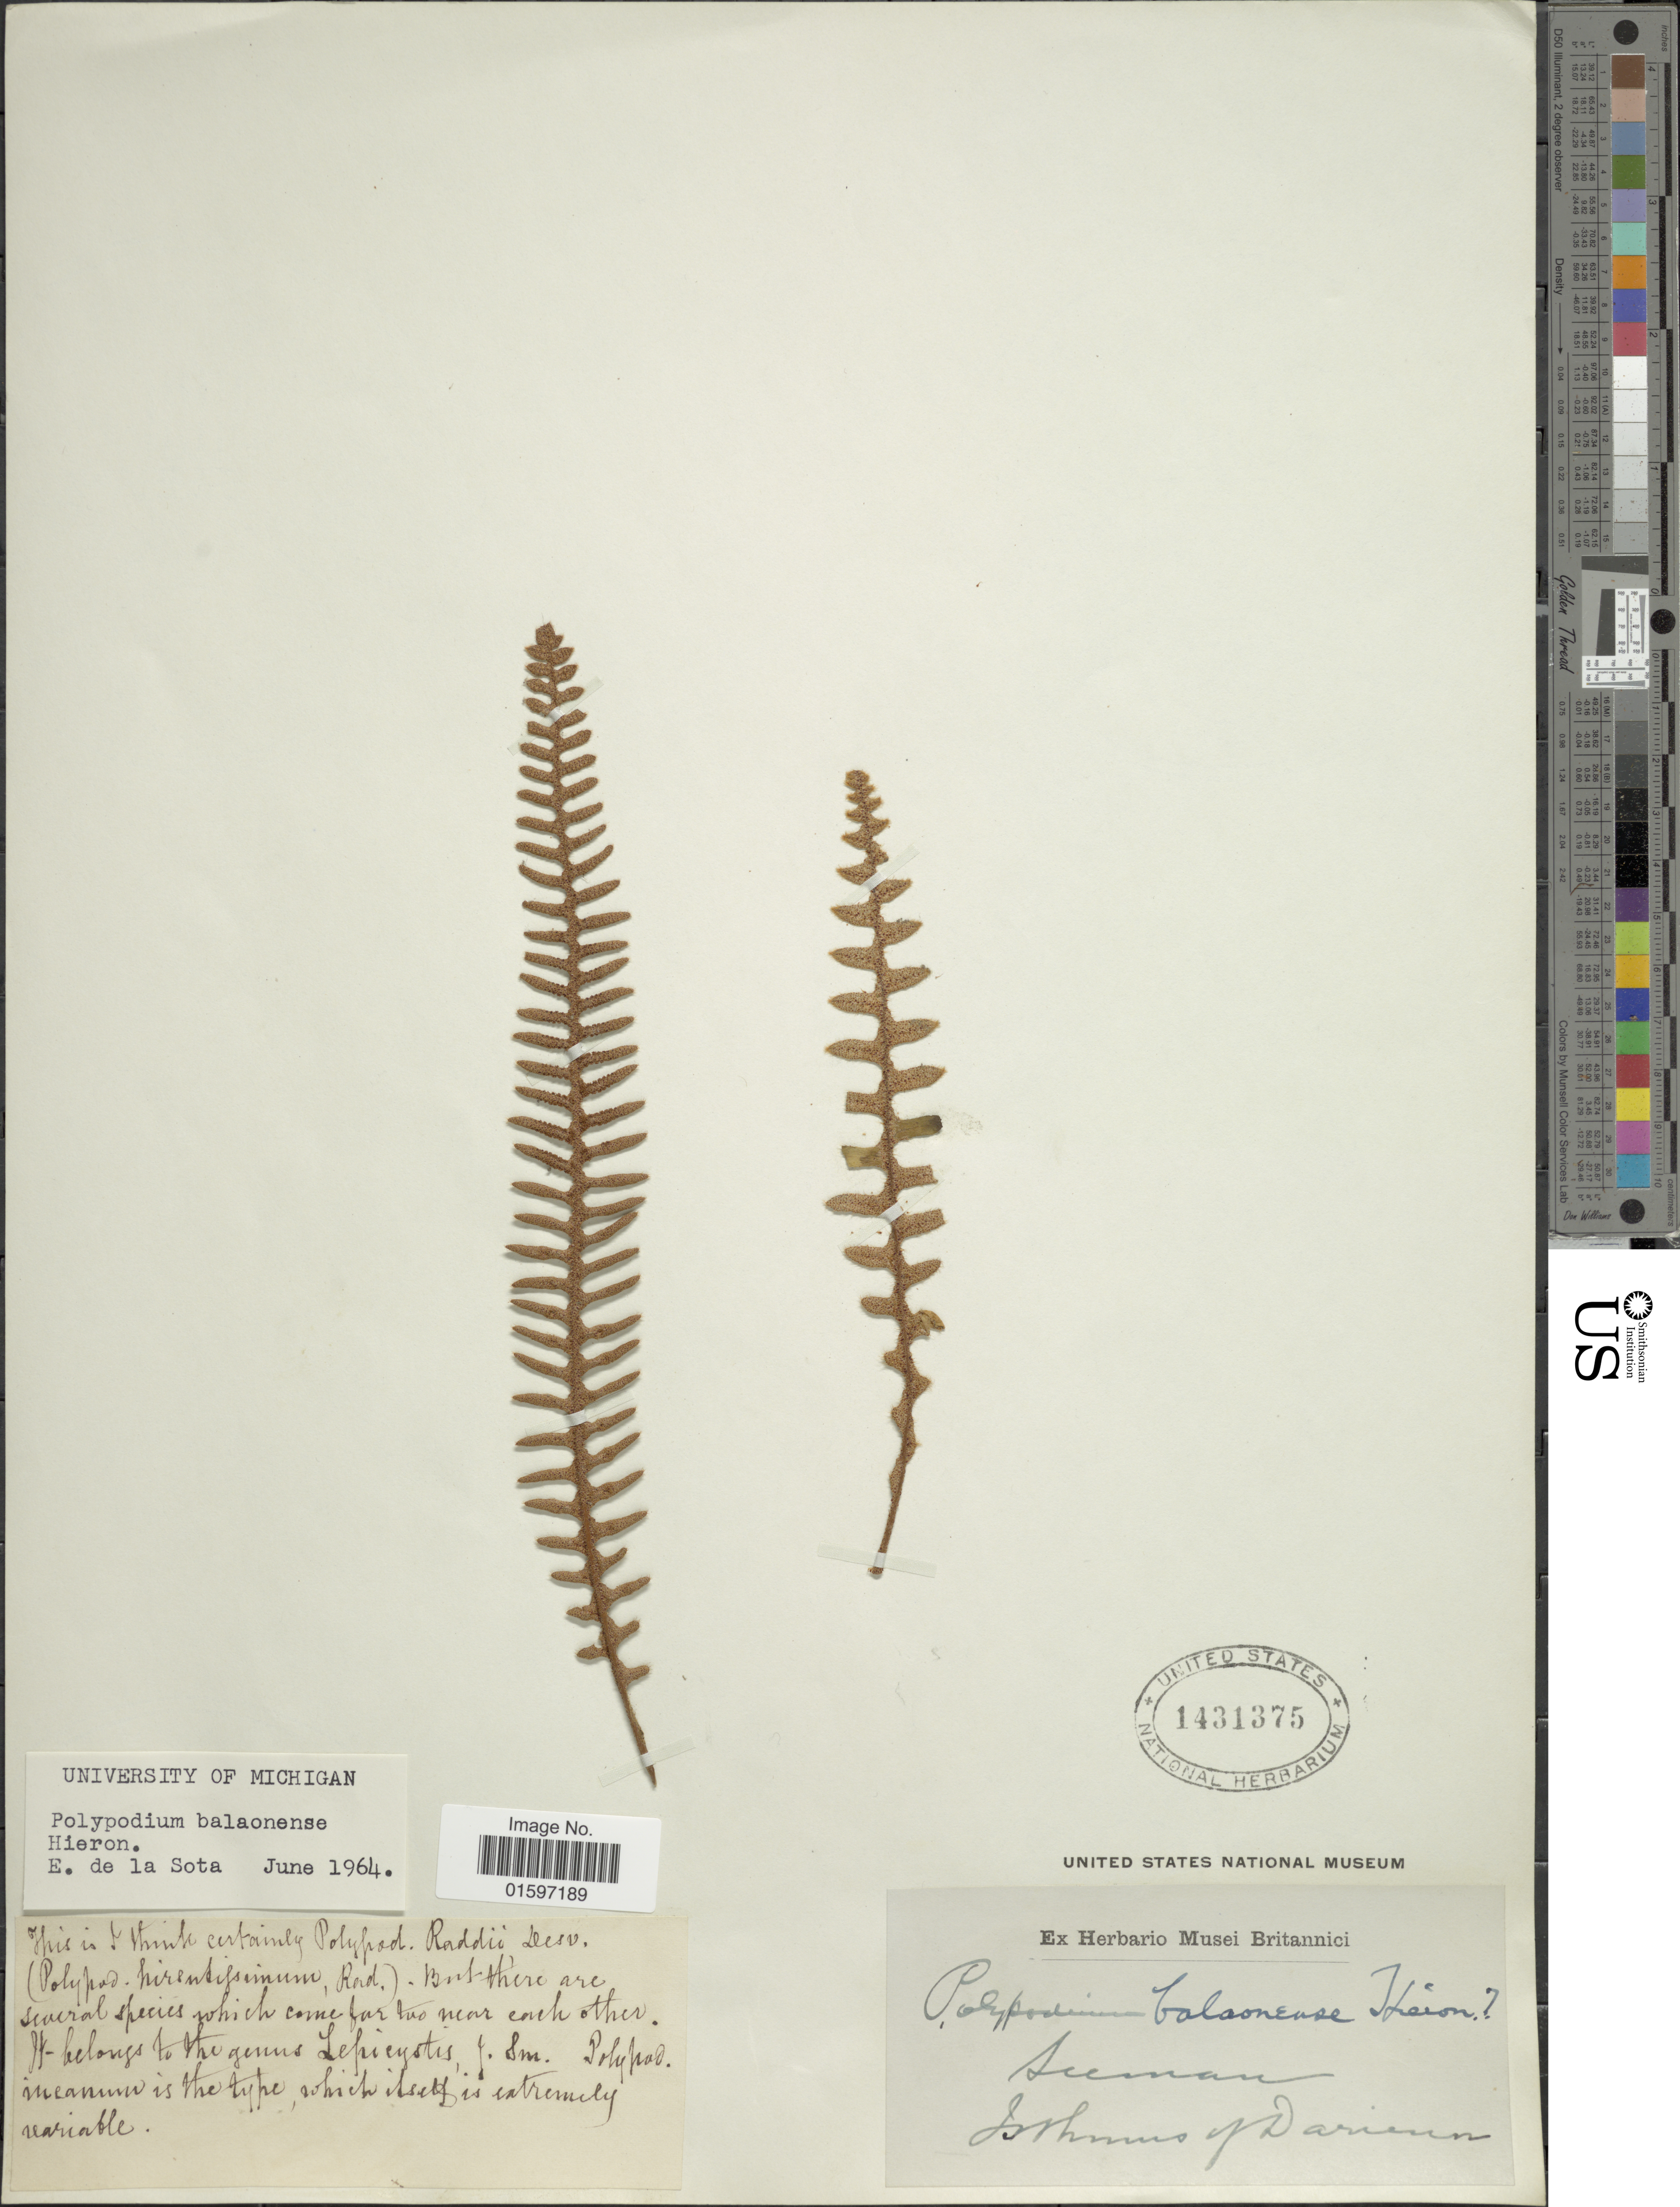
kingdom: Plantae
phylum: Tracheophyta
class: Polypodiopsida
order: Polypodiales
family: Polypodiaceae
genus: Pleopeltis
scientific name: Pleopeltis balaonensis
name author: (Hieron.)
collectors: ex herb. Musei Britannici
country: Panama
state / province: Darién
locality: Isthmus of Darien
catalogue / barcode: US 1431375